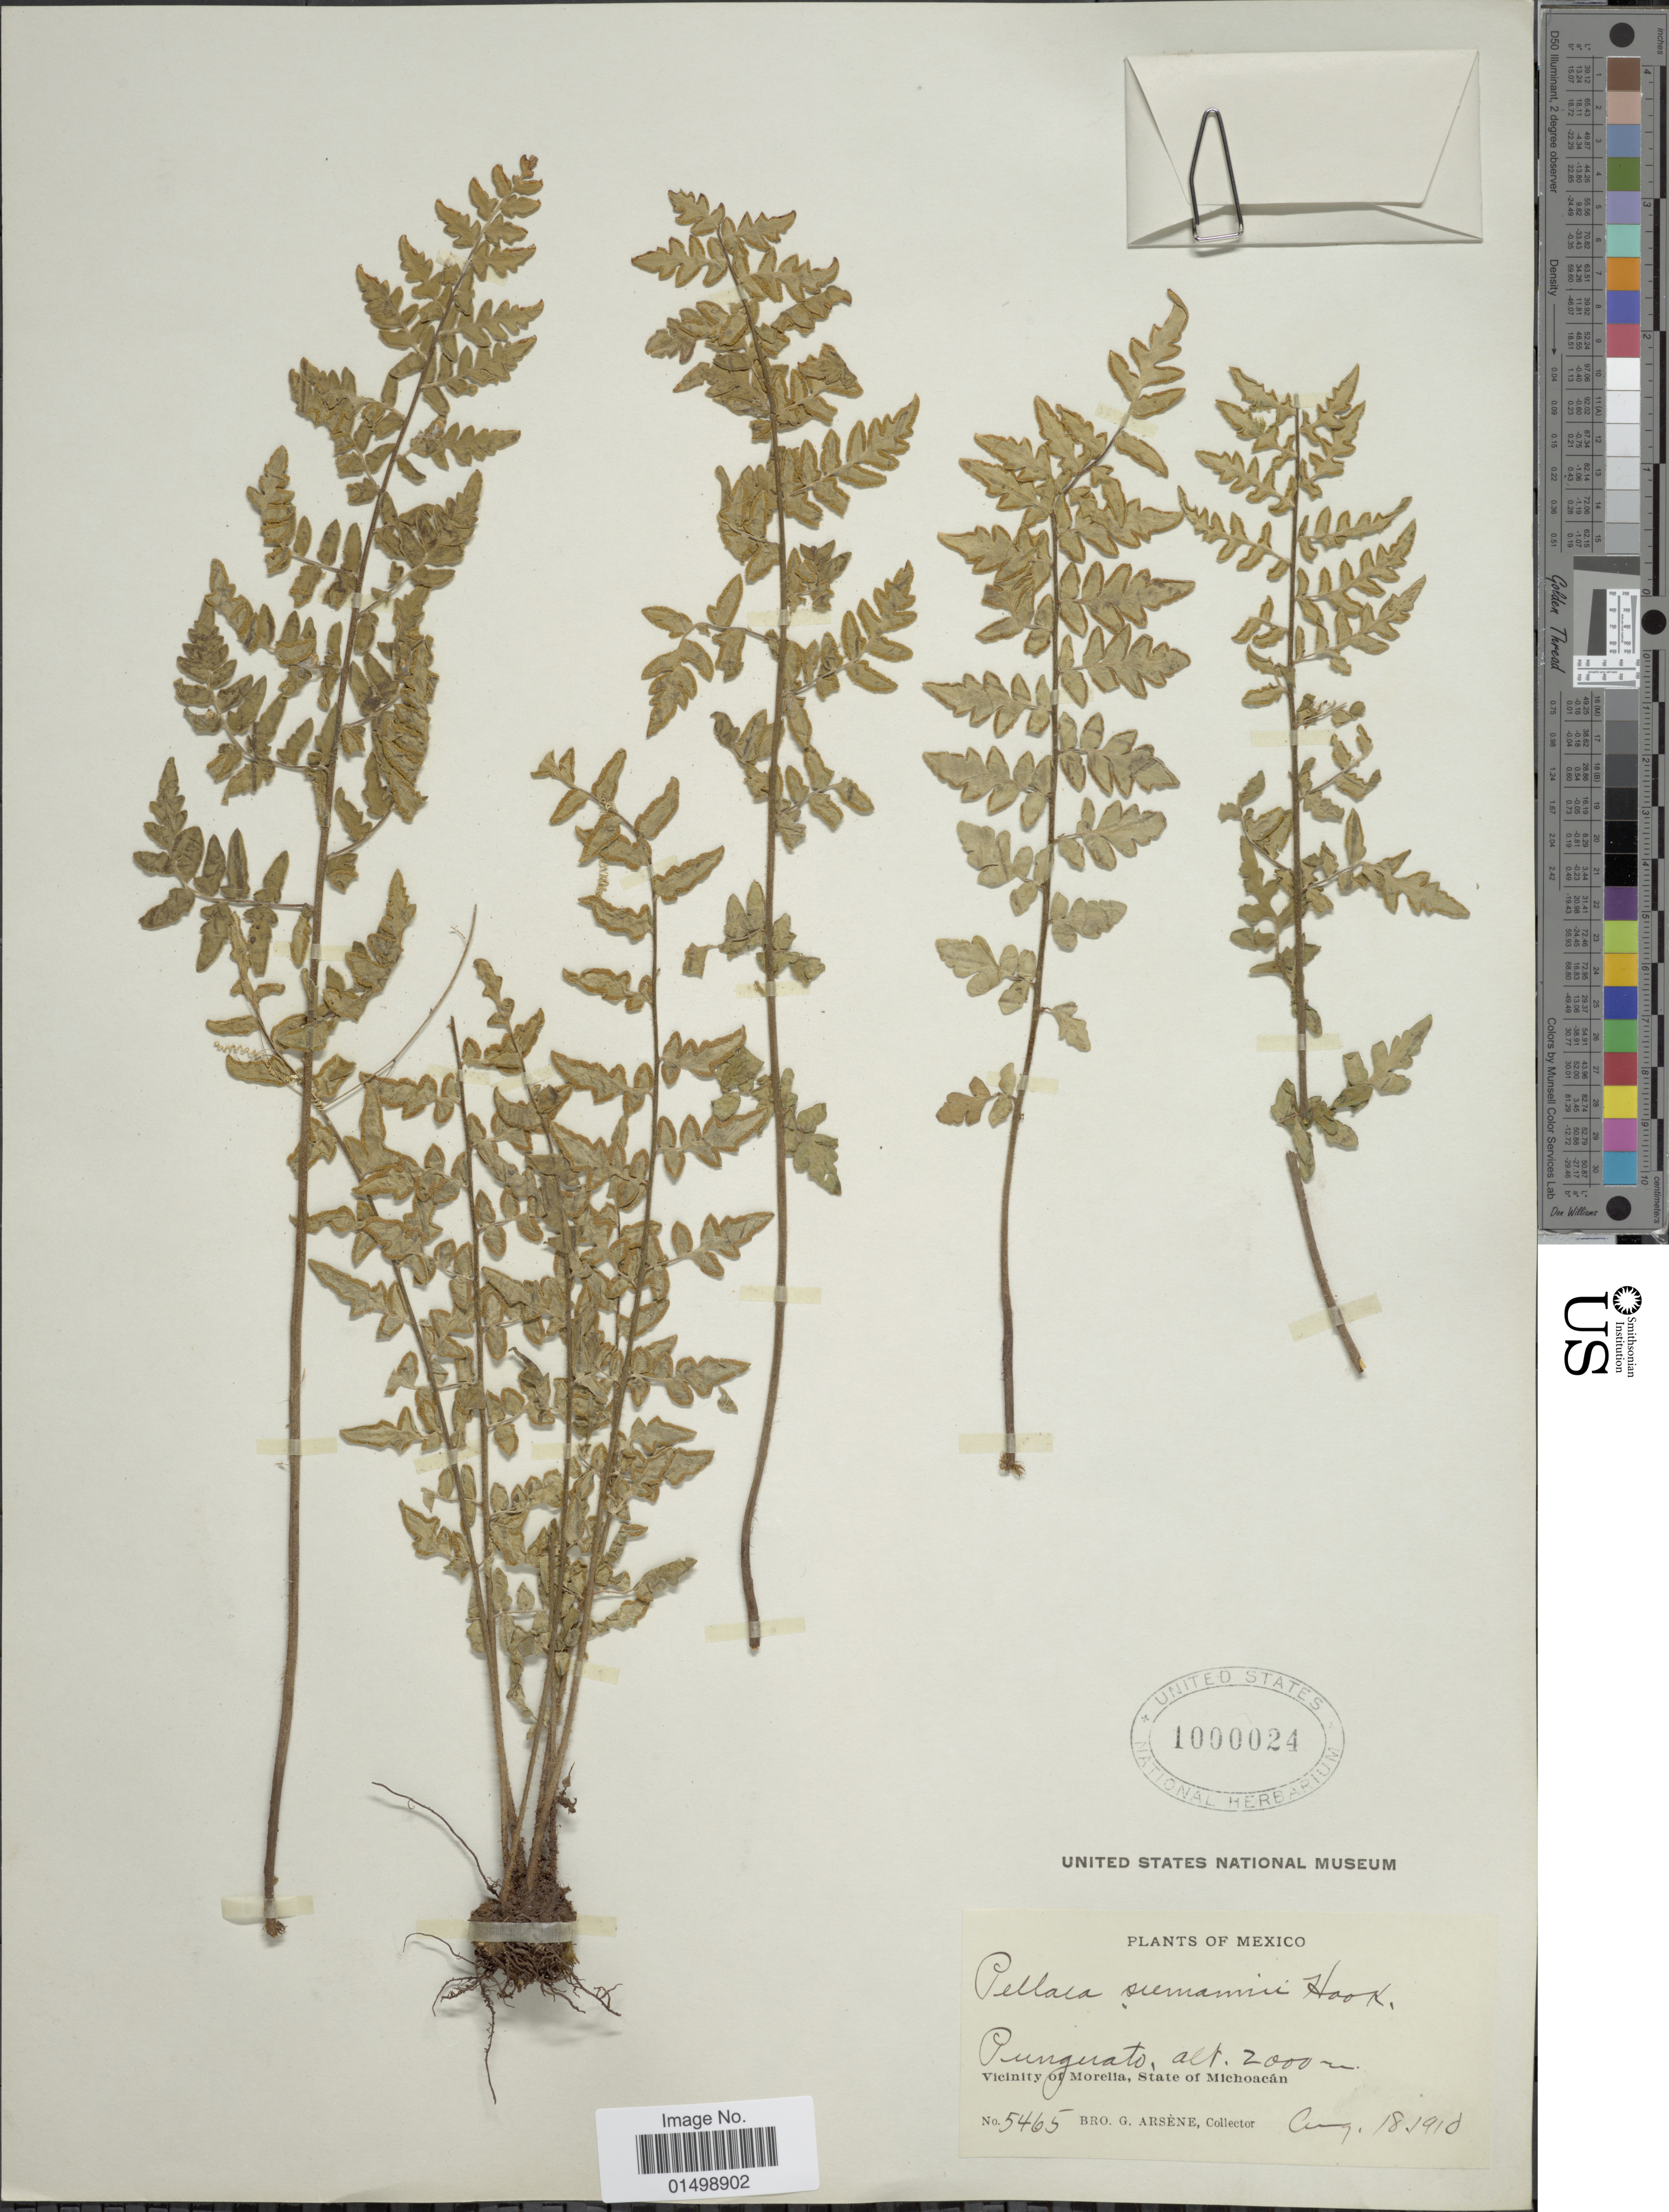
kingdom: Plantae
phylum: Tracheophyta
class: Polypodiopsida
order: Polypodiales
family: Pteridaceae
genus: Cheilanthes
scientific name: Cheilanthes lozanii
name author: (Maxon) R.M. Tryon & A.F. Tryon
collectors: Bro. G. Arsène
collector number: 5465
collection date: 1910-08-18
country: Mexico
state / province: Michoacán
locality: Vicinity of Morelia, Punguato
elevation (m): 2000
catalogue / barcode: US 1000024